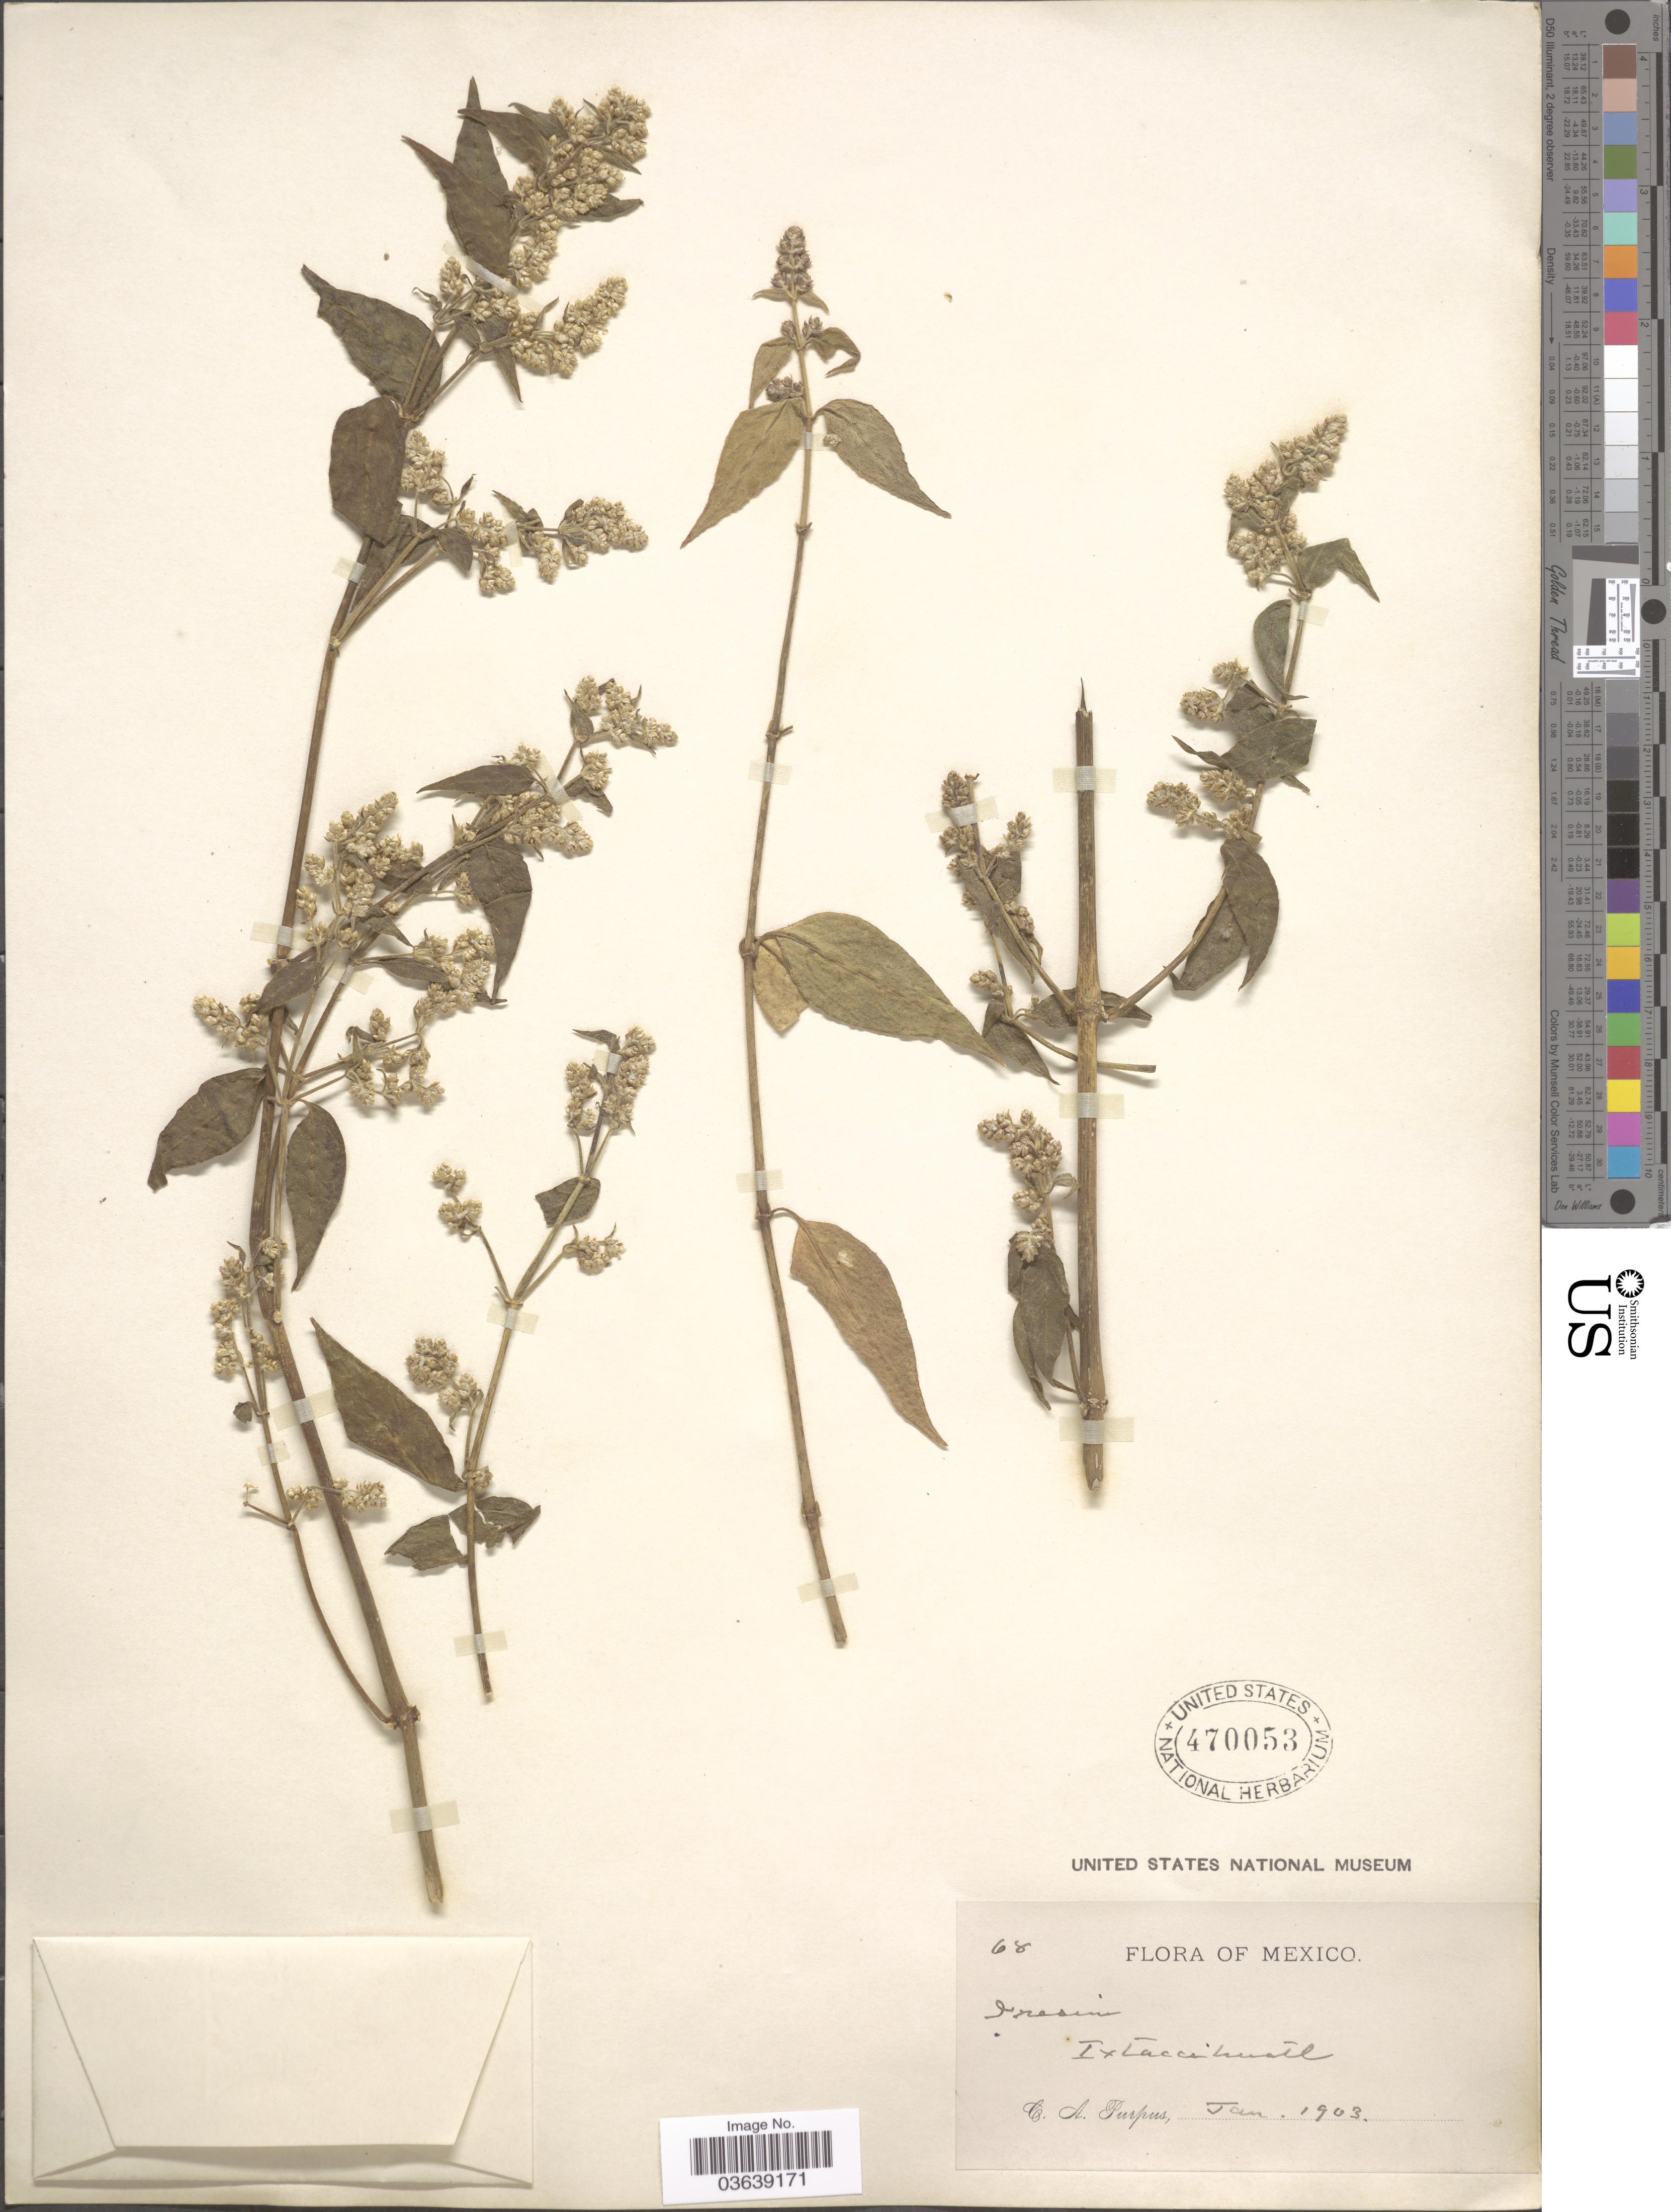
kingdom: Plantae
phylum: Tracheophyta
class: Magnoliopsida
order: Caryophyllales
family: Amaranthaceae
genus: Iresine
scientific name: Iresine sp.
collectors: C. A. Purpus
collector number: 68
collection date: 1903-01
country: Mexico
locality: Ixtaccihuatl.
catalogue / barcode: US 470053